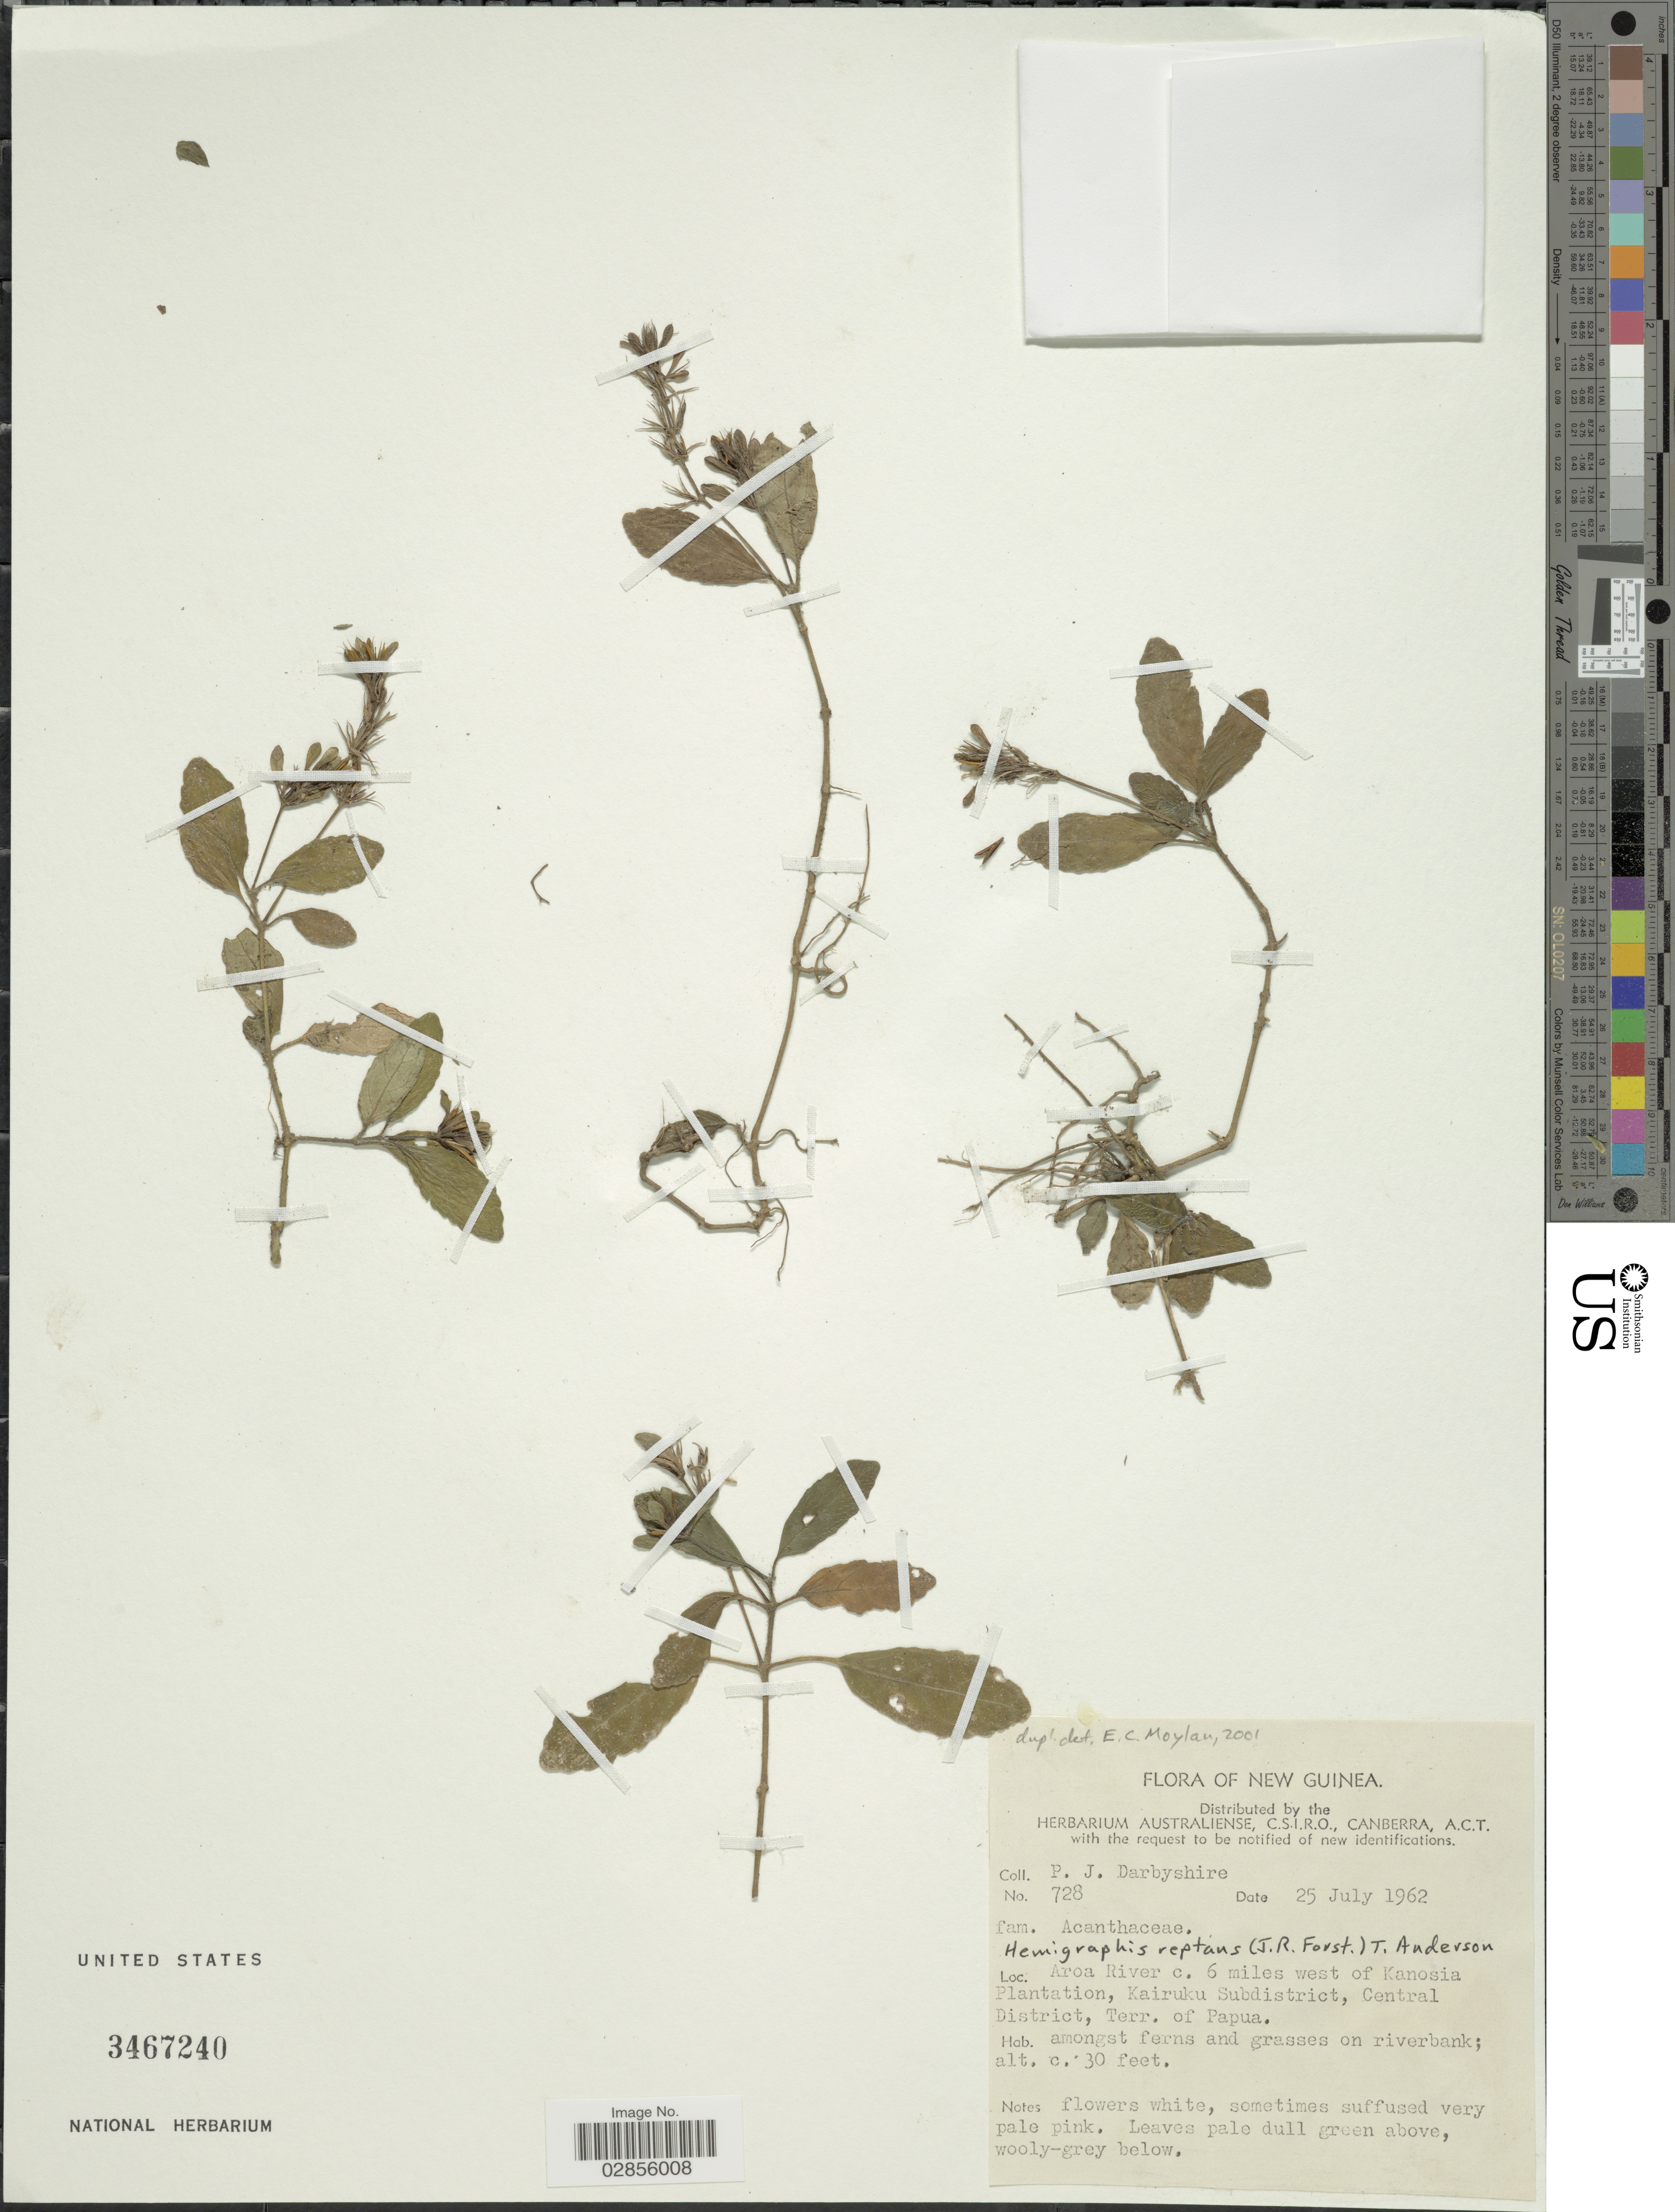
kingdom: Plantae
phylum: Tracheophyta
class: Magnoliopsida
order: Lamiales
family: Acanthaceae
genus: Strobilanthes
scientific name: Strobilanthes reptans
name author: (G. Forst.) Moylan ex Y.F. Deng & J.R.I. Wood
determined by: Wagner, W. L., (BOT), Smithsonian Institution - National Museum of Natural History (UNITED STATES)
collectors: P. Darbyshire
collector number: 728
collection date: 1962-07-25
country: Papua New Guinea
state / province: Central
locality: New Guinea. Aroa River c. 6 miles west of Kanosia Plantation, Kairuku Subdistrict, Central District.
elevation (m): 9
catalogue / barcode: US 3467240